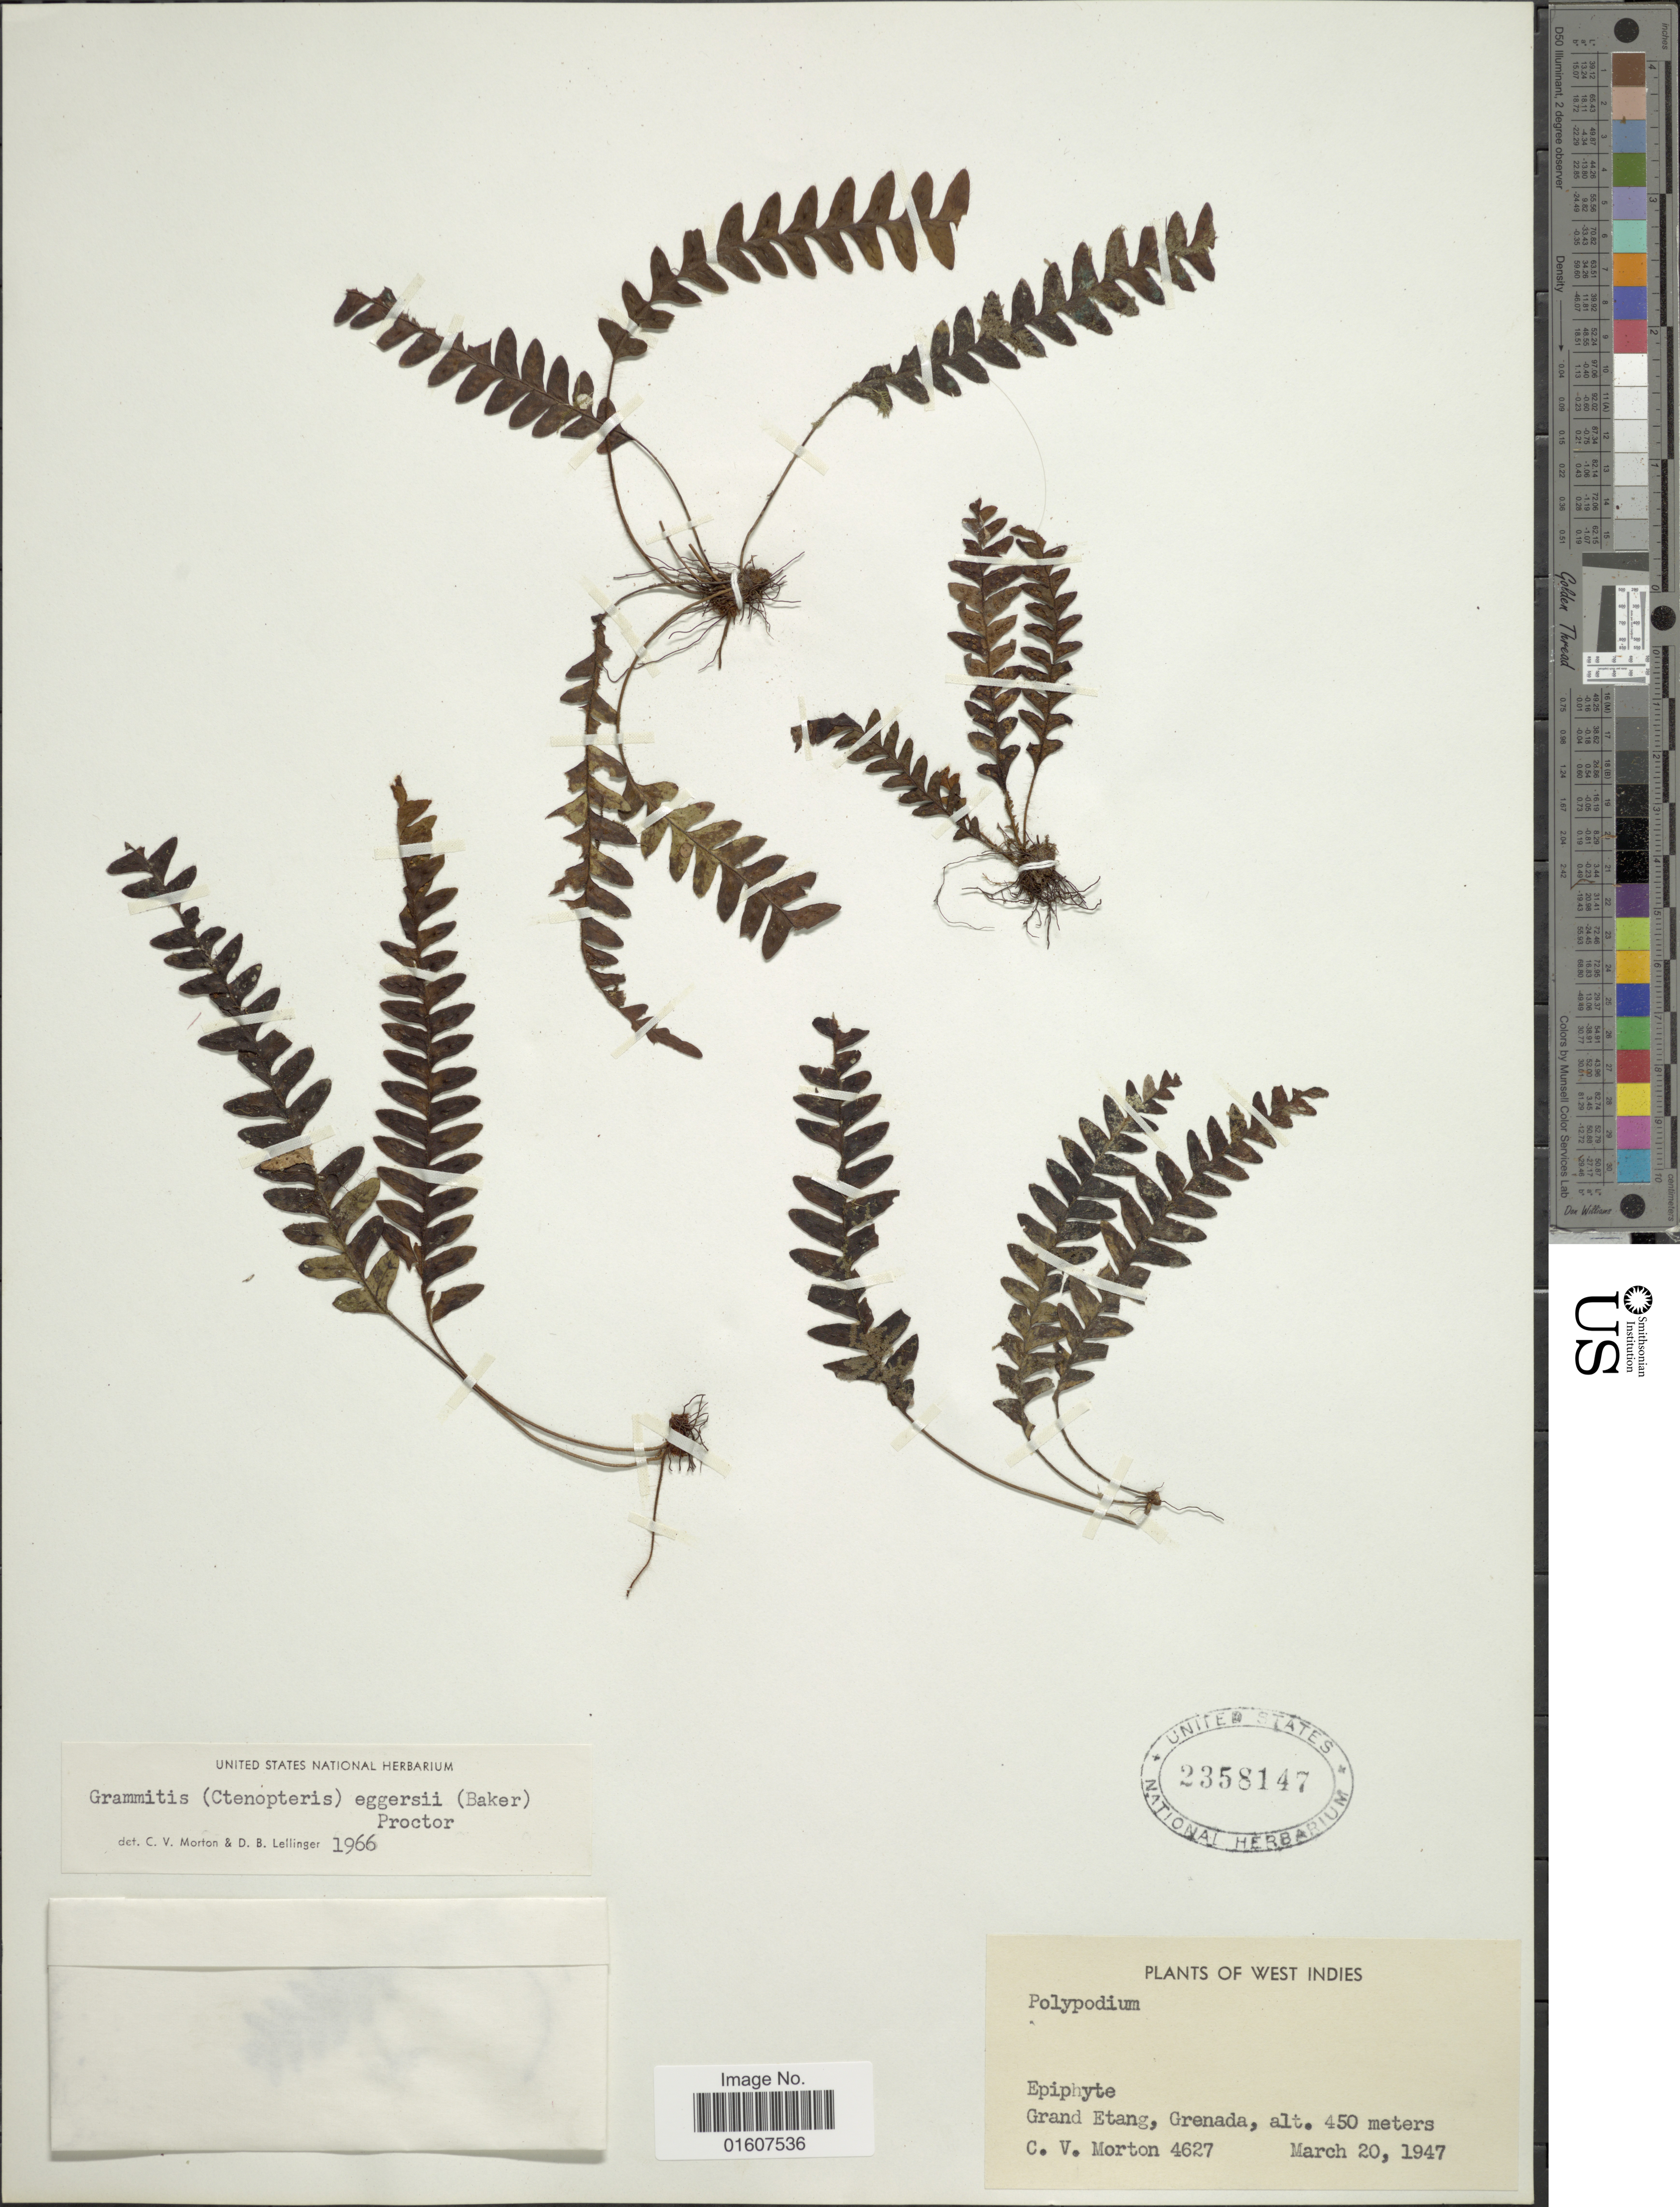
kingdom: Plantae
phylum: Tracheophyta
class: Polypodiopsida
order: Polypodiales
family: Polypodiaceae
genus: Terpsichore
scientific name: Terpsichore eggersii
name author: (Baker ex Hook.) A.R. Sm.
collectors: C. V. Morton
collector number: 4627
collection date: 1947-03-20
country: Grenada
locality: Grand Etang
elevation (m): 450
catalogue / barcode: US 2358147